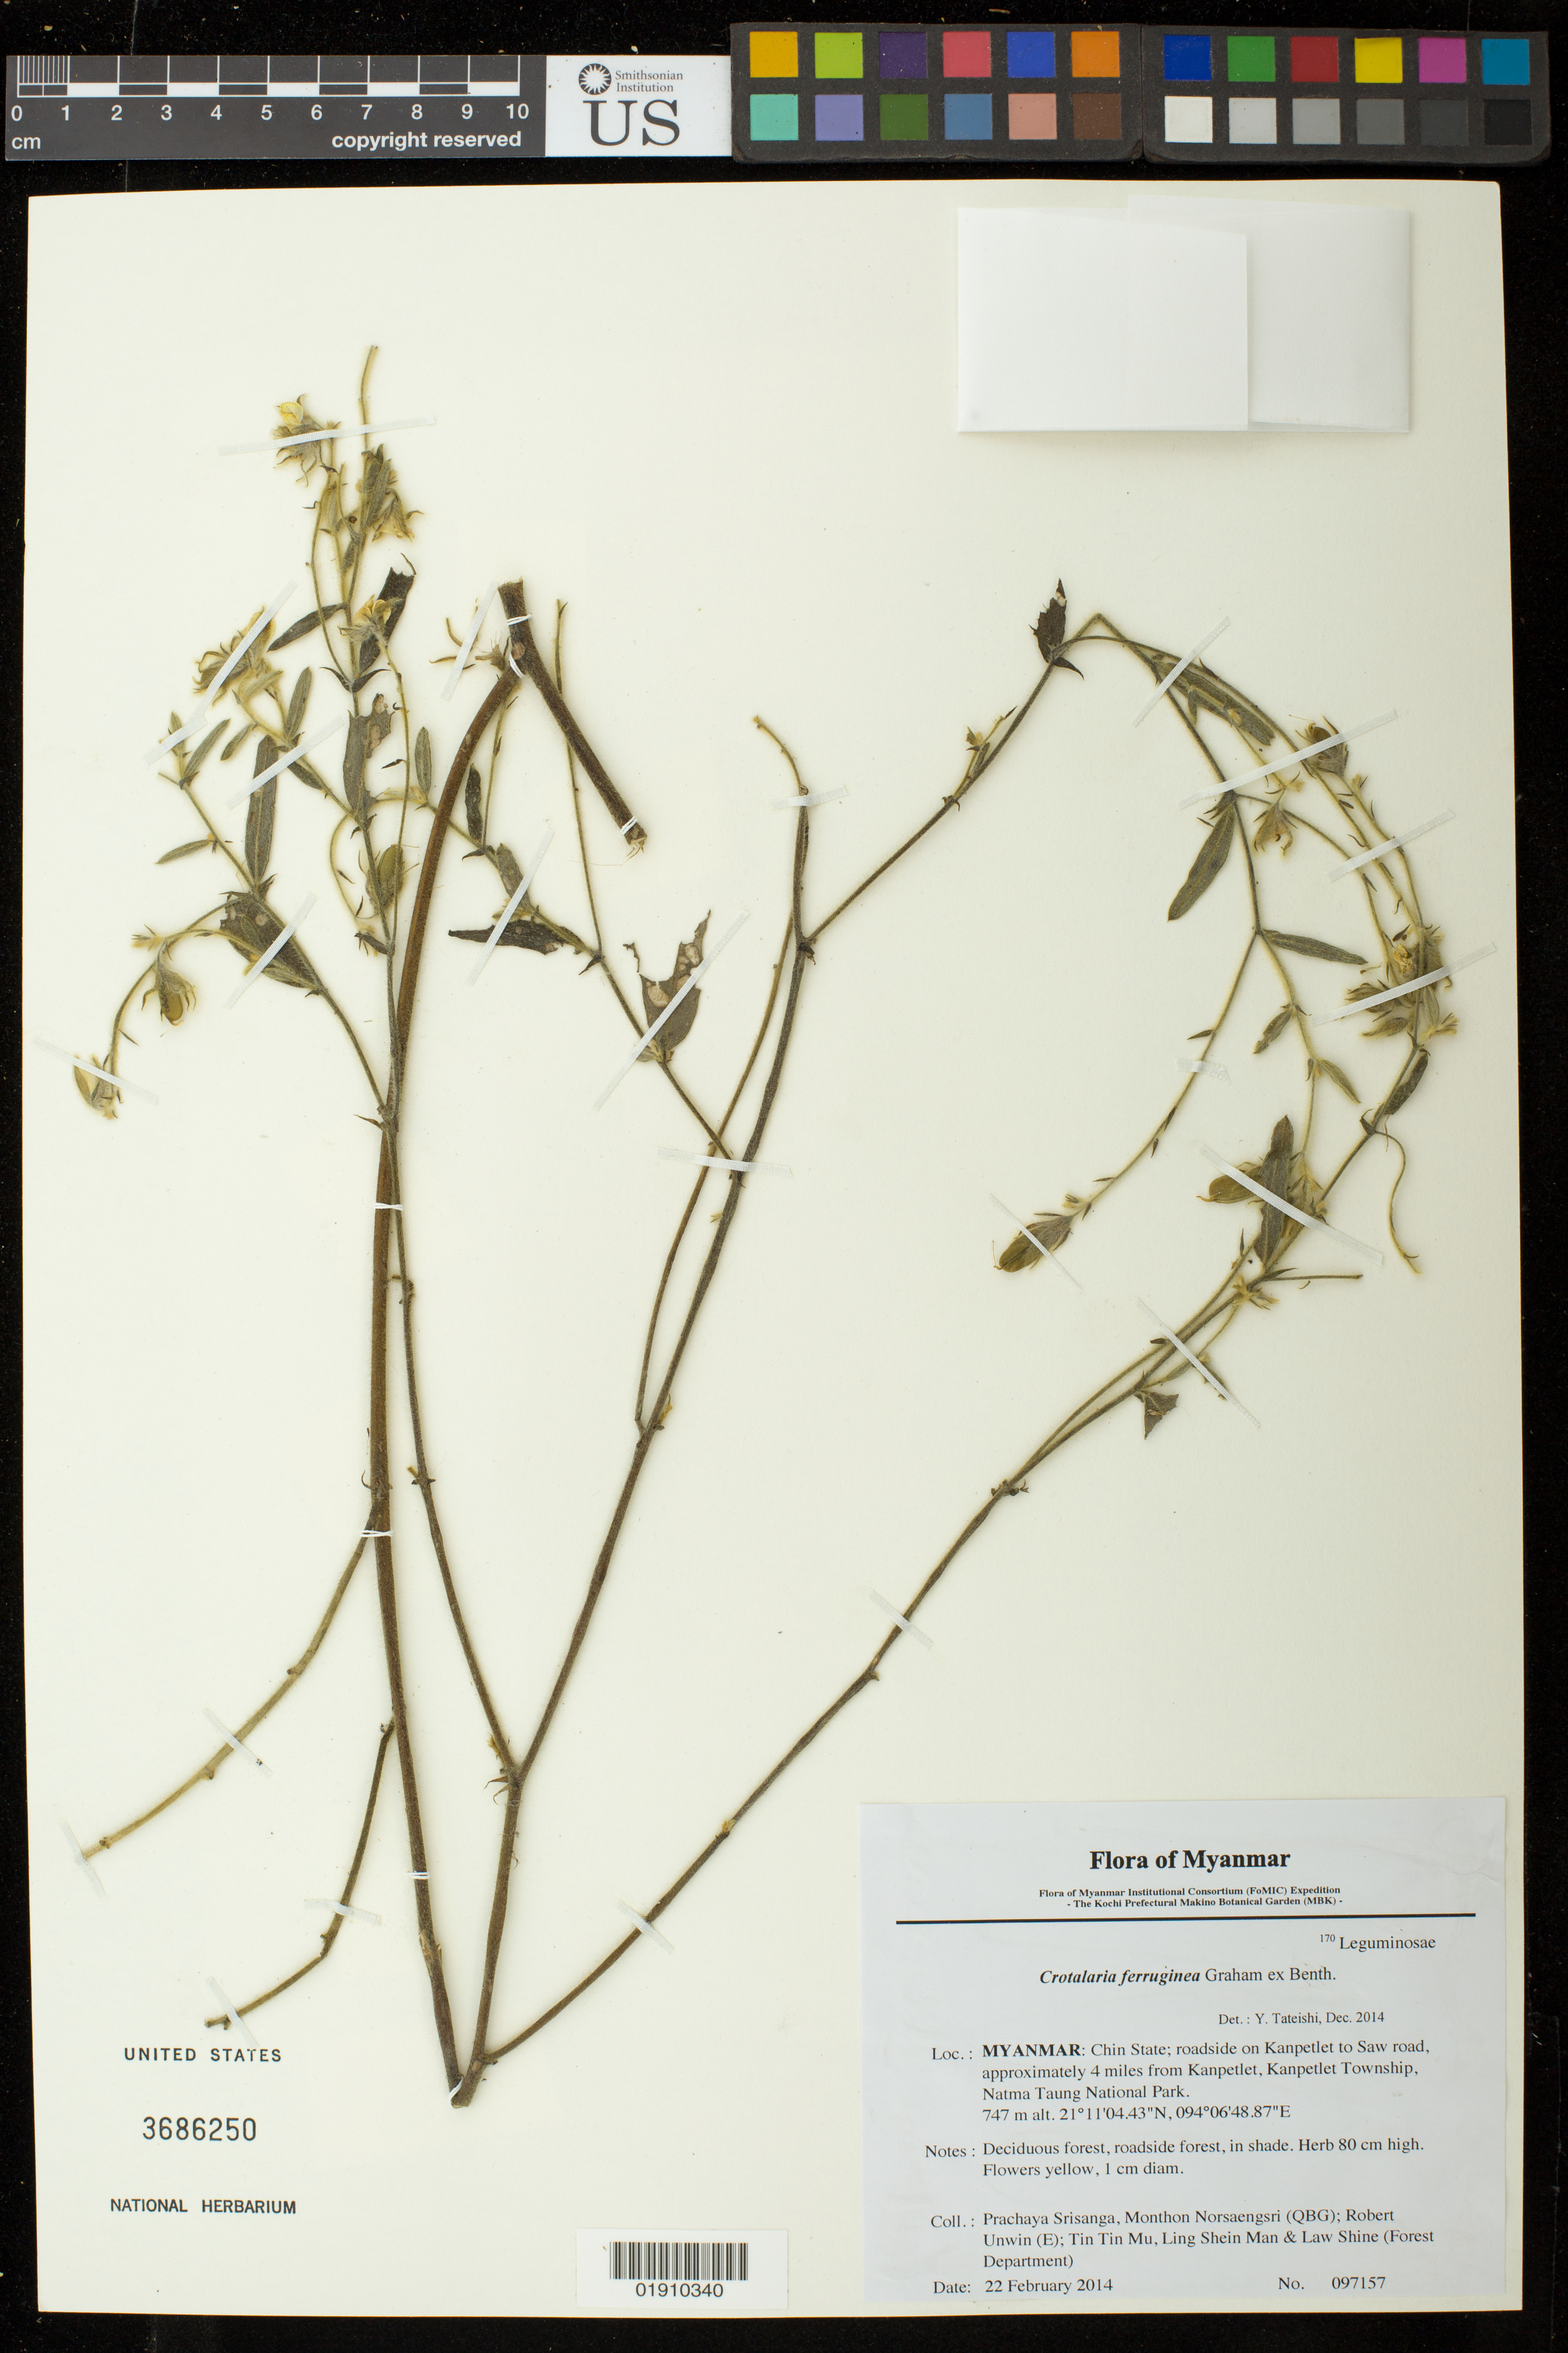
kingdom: Plantae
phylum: Tracheophyta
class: Magnoliopsida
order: Fabales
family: Fabaceae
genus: Crotalaria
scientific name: Crotalaria ferruginea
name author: Graham ex Benth.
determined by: Tateishi, Y., Curator (TUS), Tohoku University (JAPAN)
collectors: P. Srisanga, M. Norsaengsri, R. Unwin, Tin Tin Mu, Ling Shein Man & L. Shine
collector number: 097157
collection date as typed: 22 Feb 2014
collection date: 2014-02-22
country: Myanmar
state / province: Chin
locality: Roadside on Kanpetlet to Saw road. Appr. 4 mi from Kanpetlet, Kampetlet Township. Natma Taung National Park.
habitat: Deciduous forest, roadside forest, in shade.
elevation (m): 747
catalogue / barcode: US 3686250